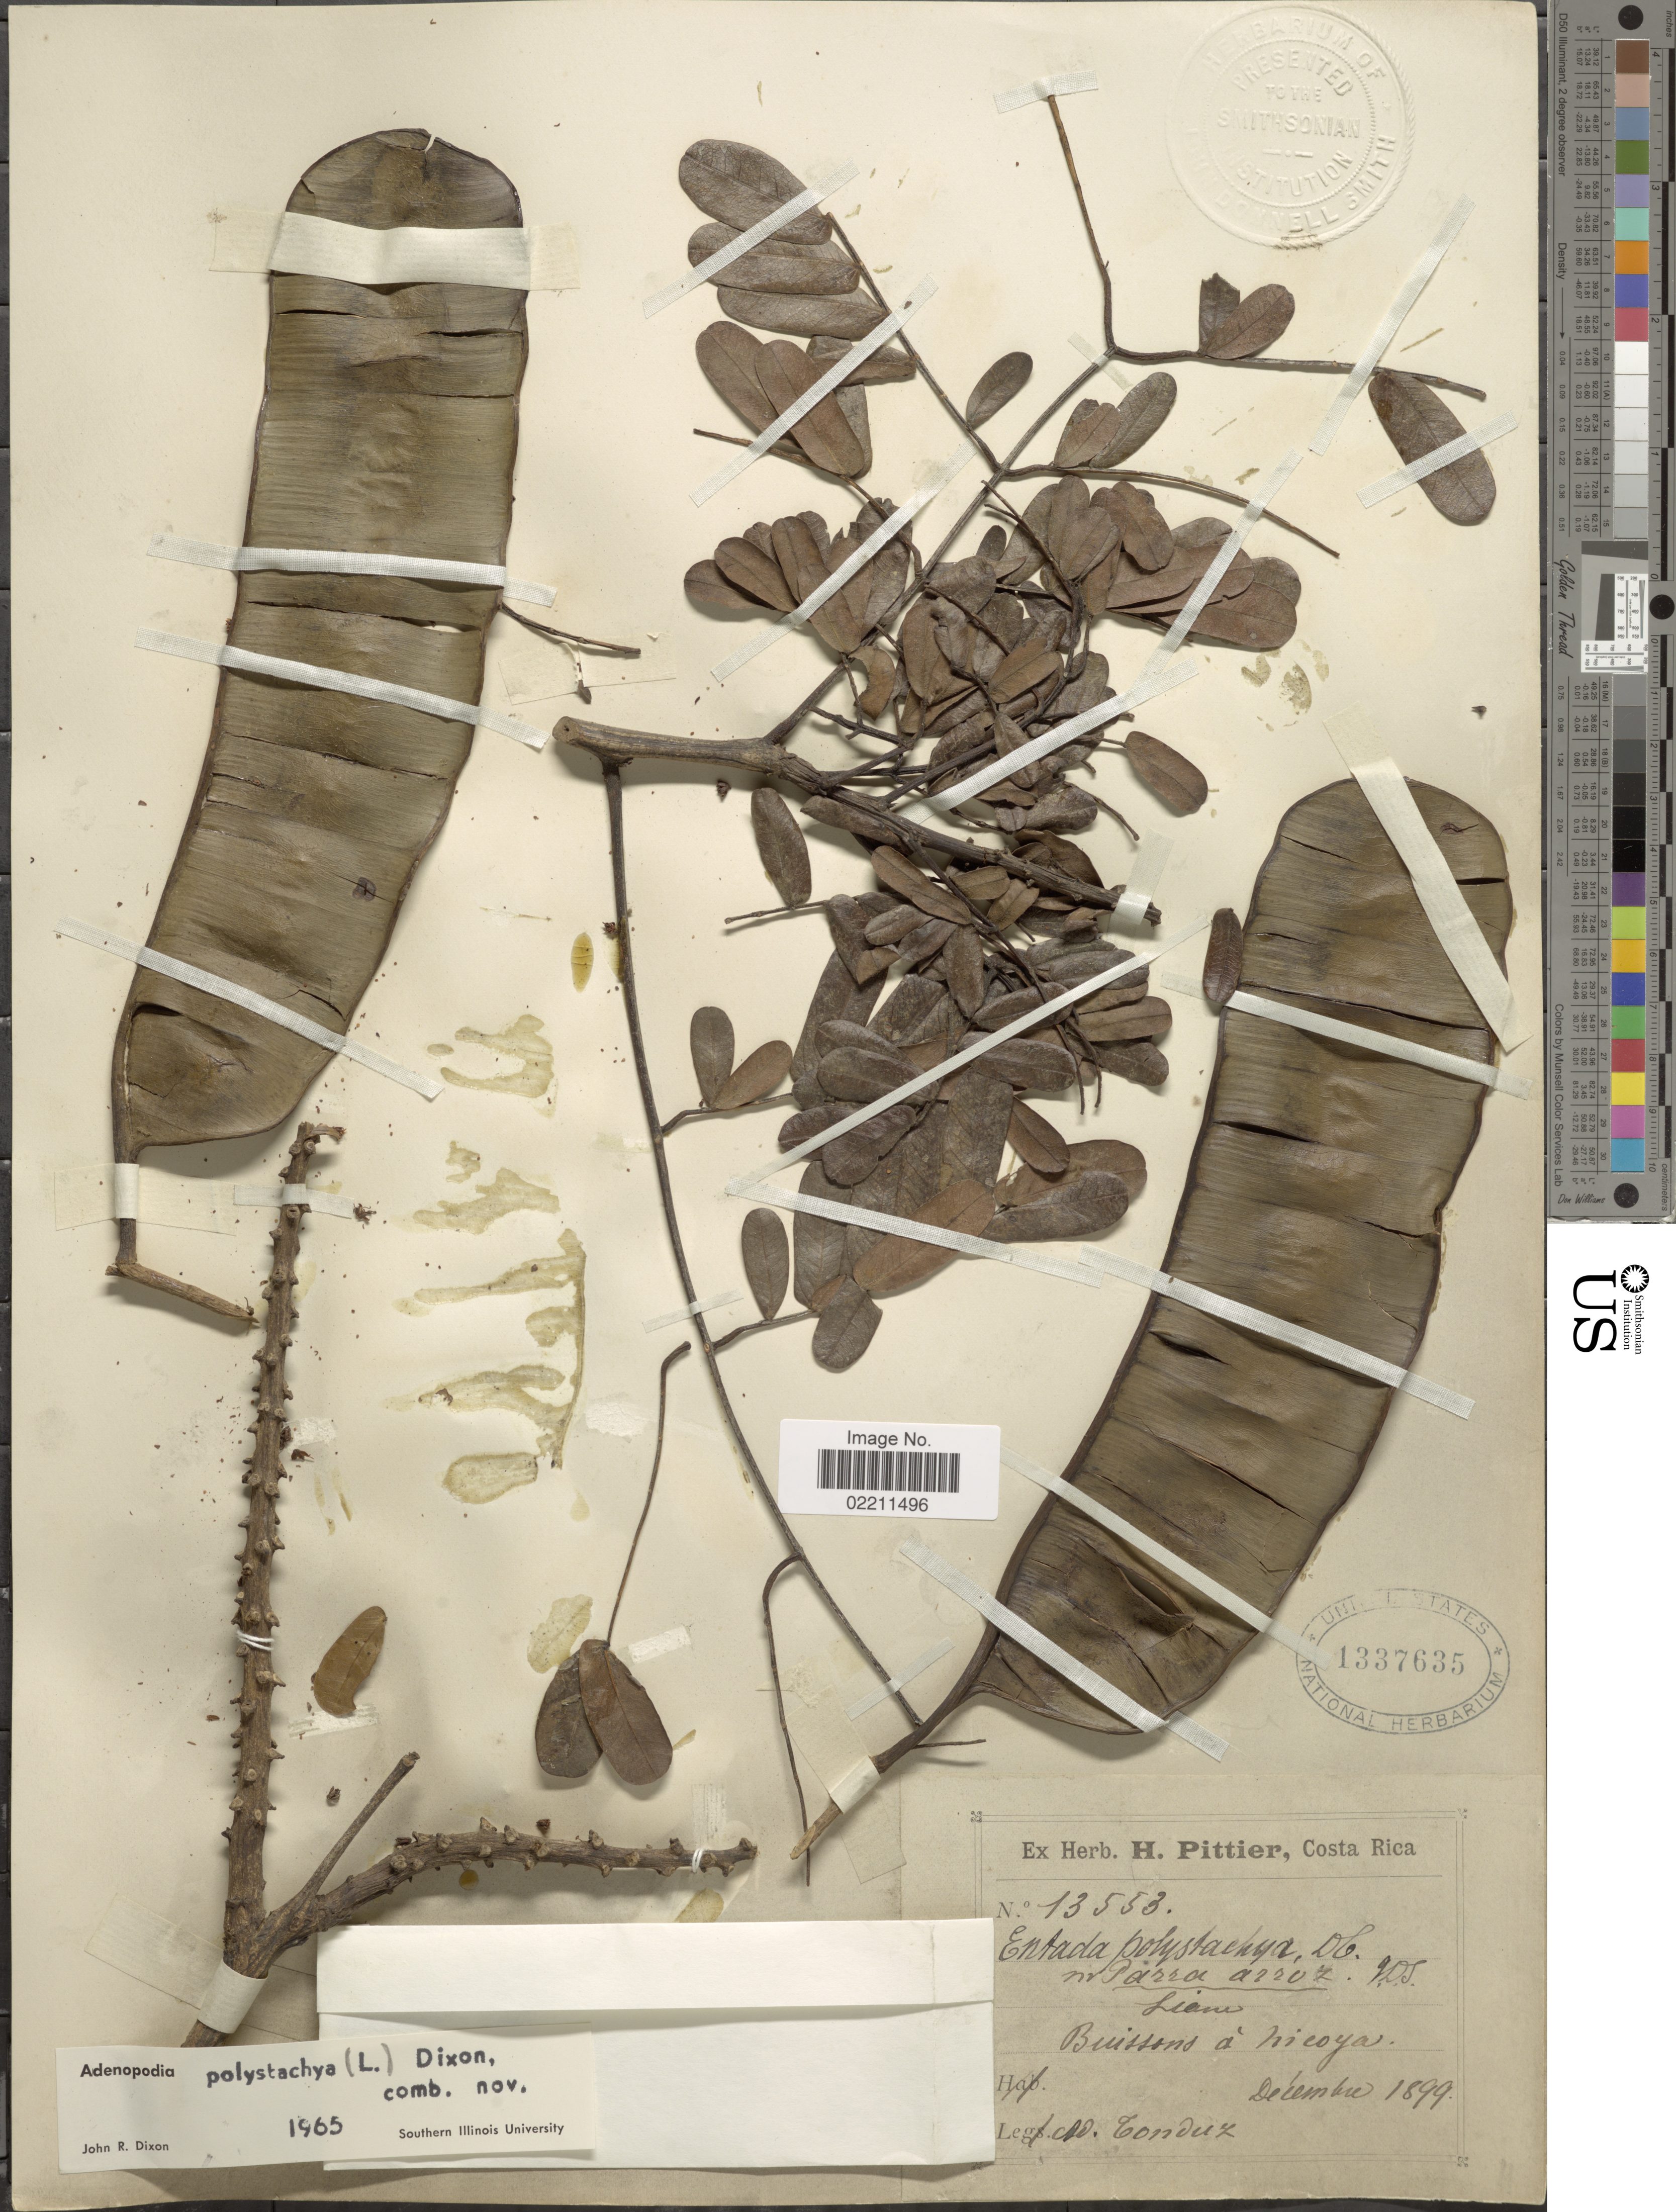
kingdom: Plantae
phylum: Tracheophyta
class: Magnoliopsida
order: Fabales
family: Fabaceae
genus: Entada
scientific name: Entada polystachya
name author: (L.) DC.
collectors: A. Tonduz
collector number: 13553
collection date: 1899-12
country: Costa Rica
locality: Buissons a Nicoya.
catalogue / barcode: US 1337635